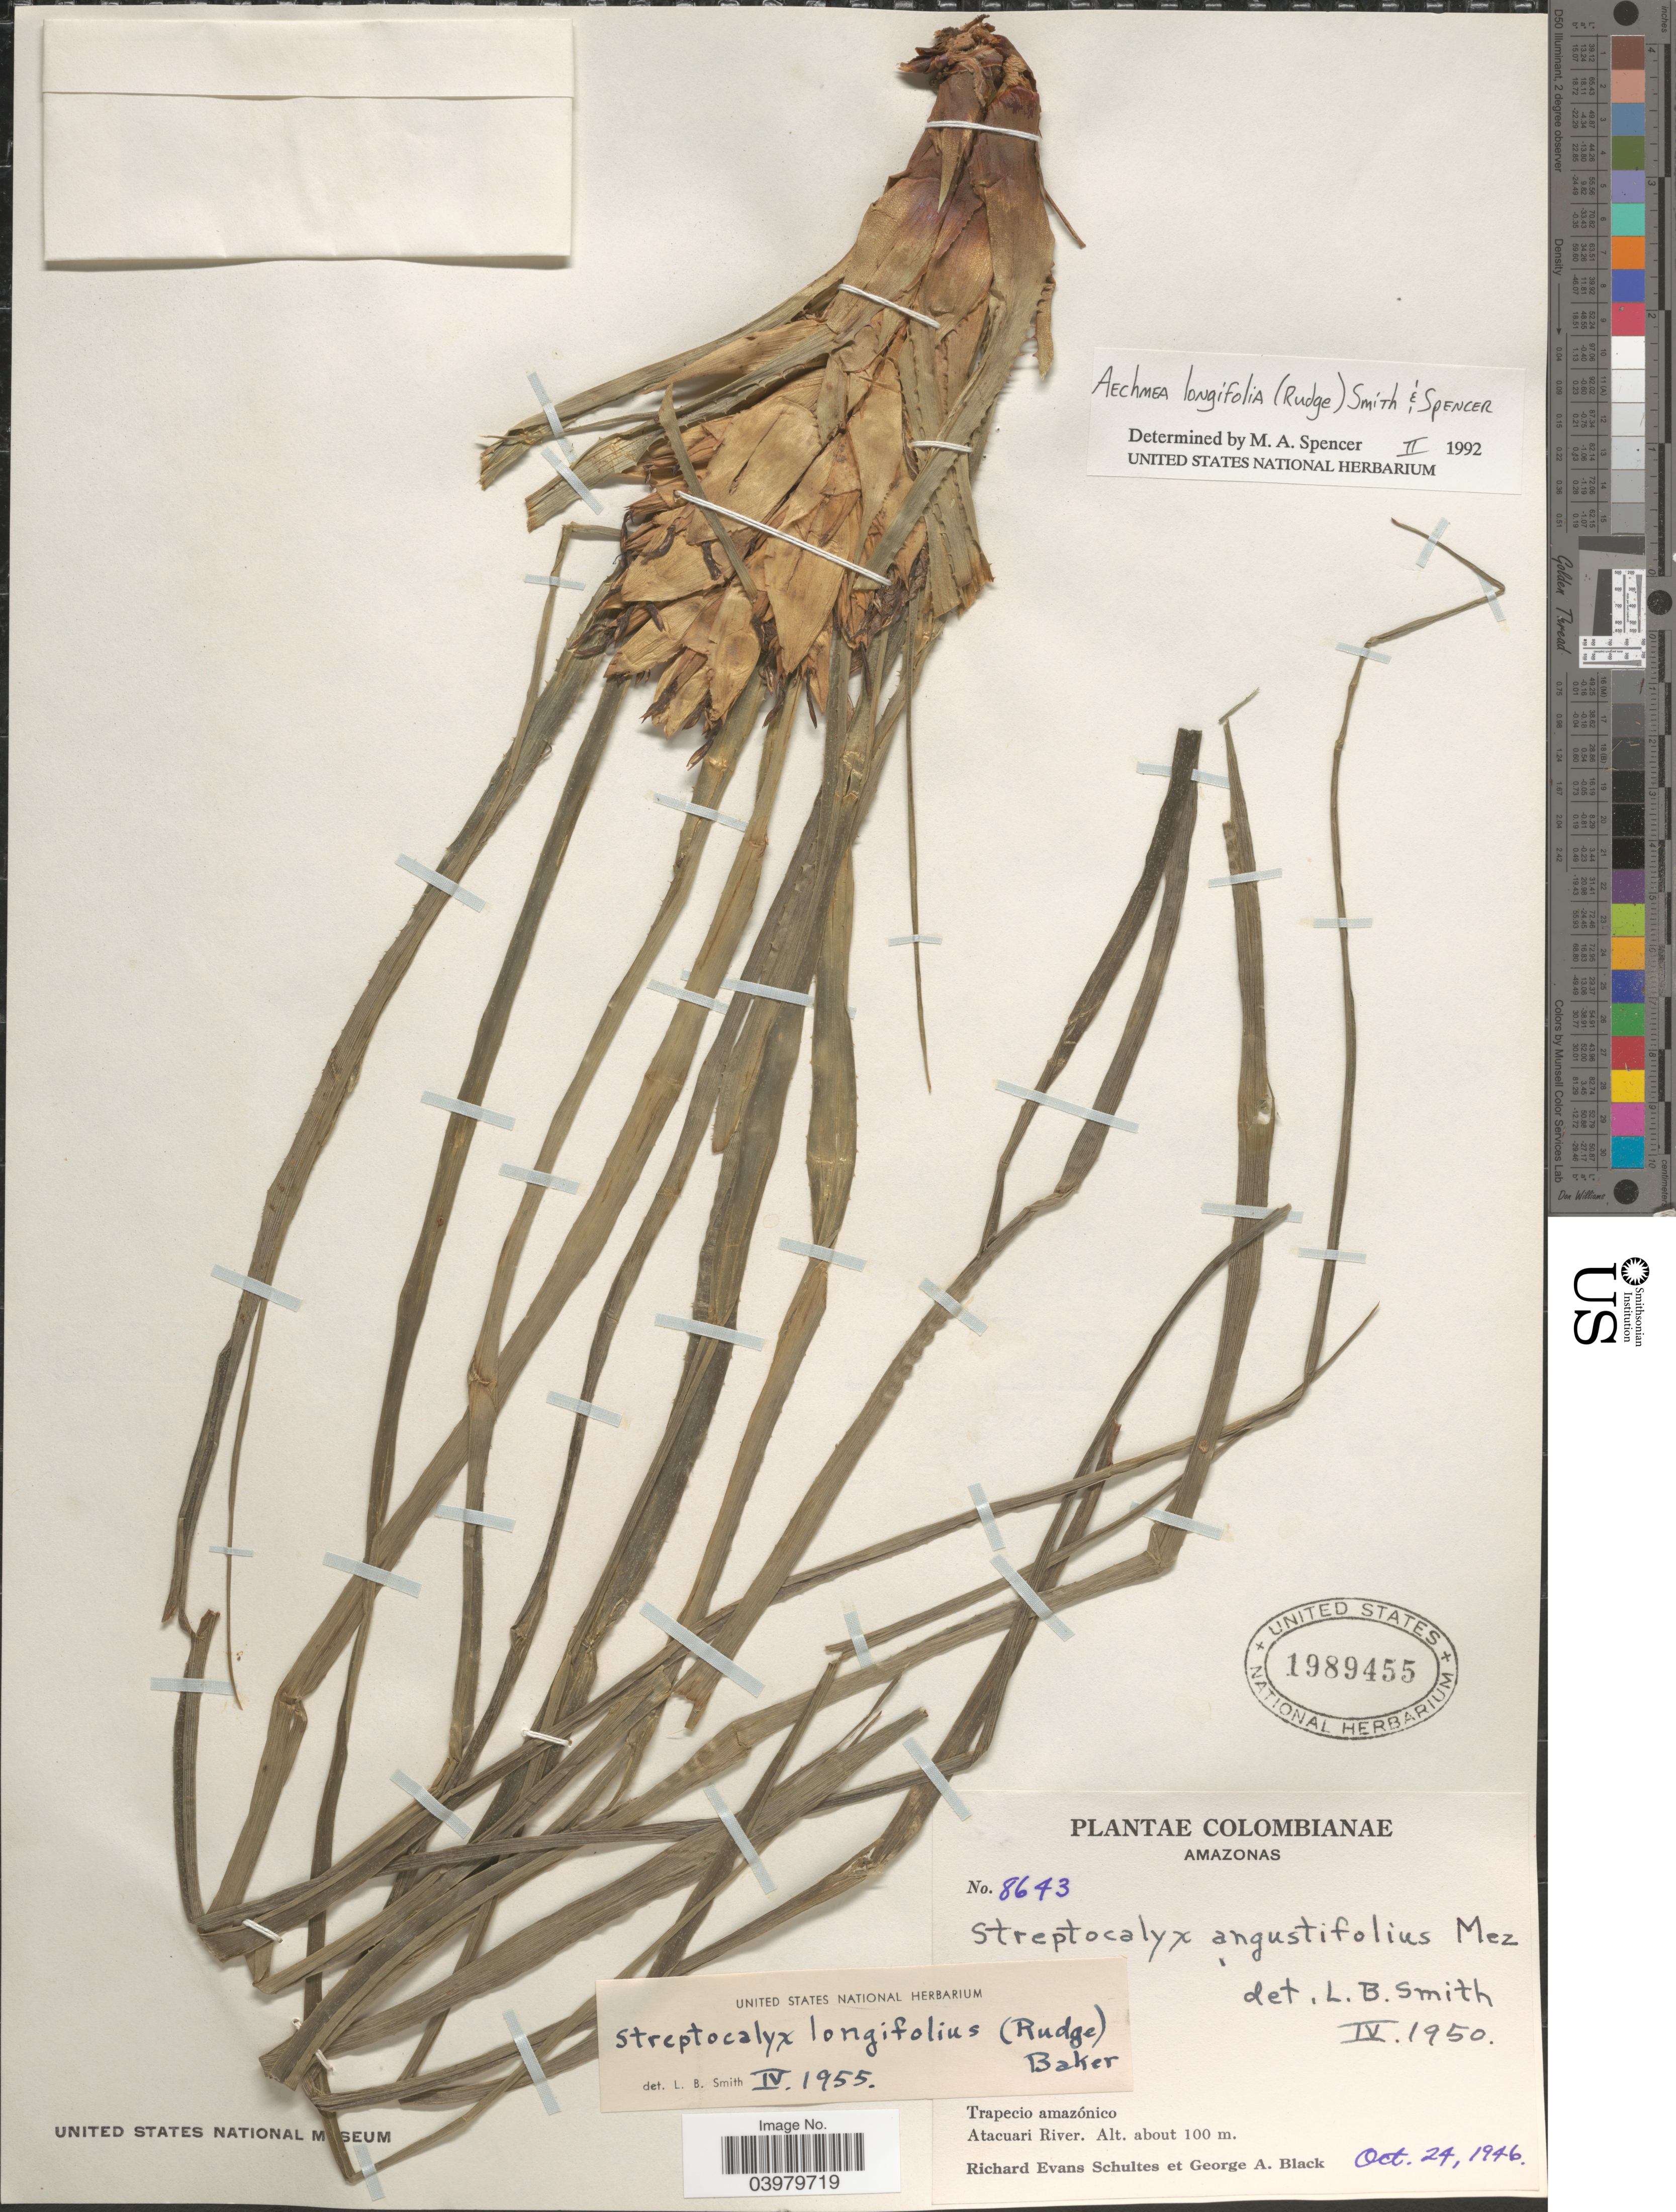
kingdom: Plantae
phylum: Tracheophyta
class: Liliopsida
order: Poales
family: Bromeliaceae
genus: Aechmea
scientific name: Aechmea longifolia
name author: (Rudge) L.B. Sm. & M.A. Spencer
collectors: R. E. Schultes & G. A. Black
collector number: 8643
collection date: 1946-10-24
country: Colombia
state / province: Amazônas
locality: Trapecio amazónico. Atacuari River.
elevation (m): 100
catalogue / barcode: US 1989455